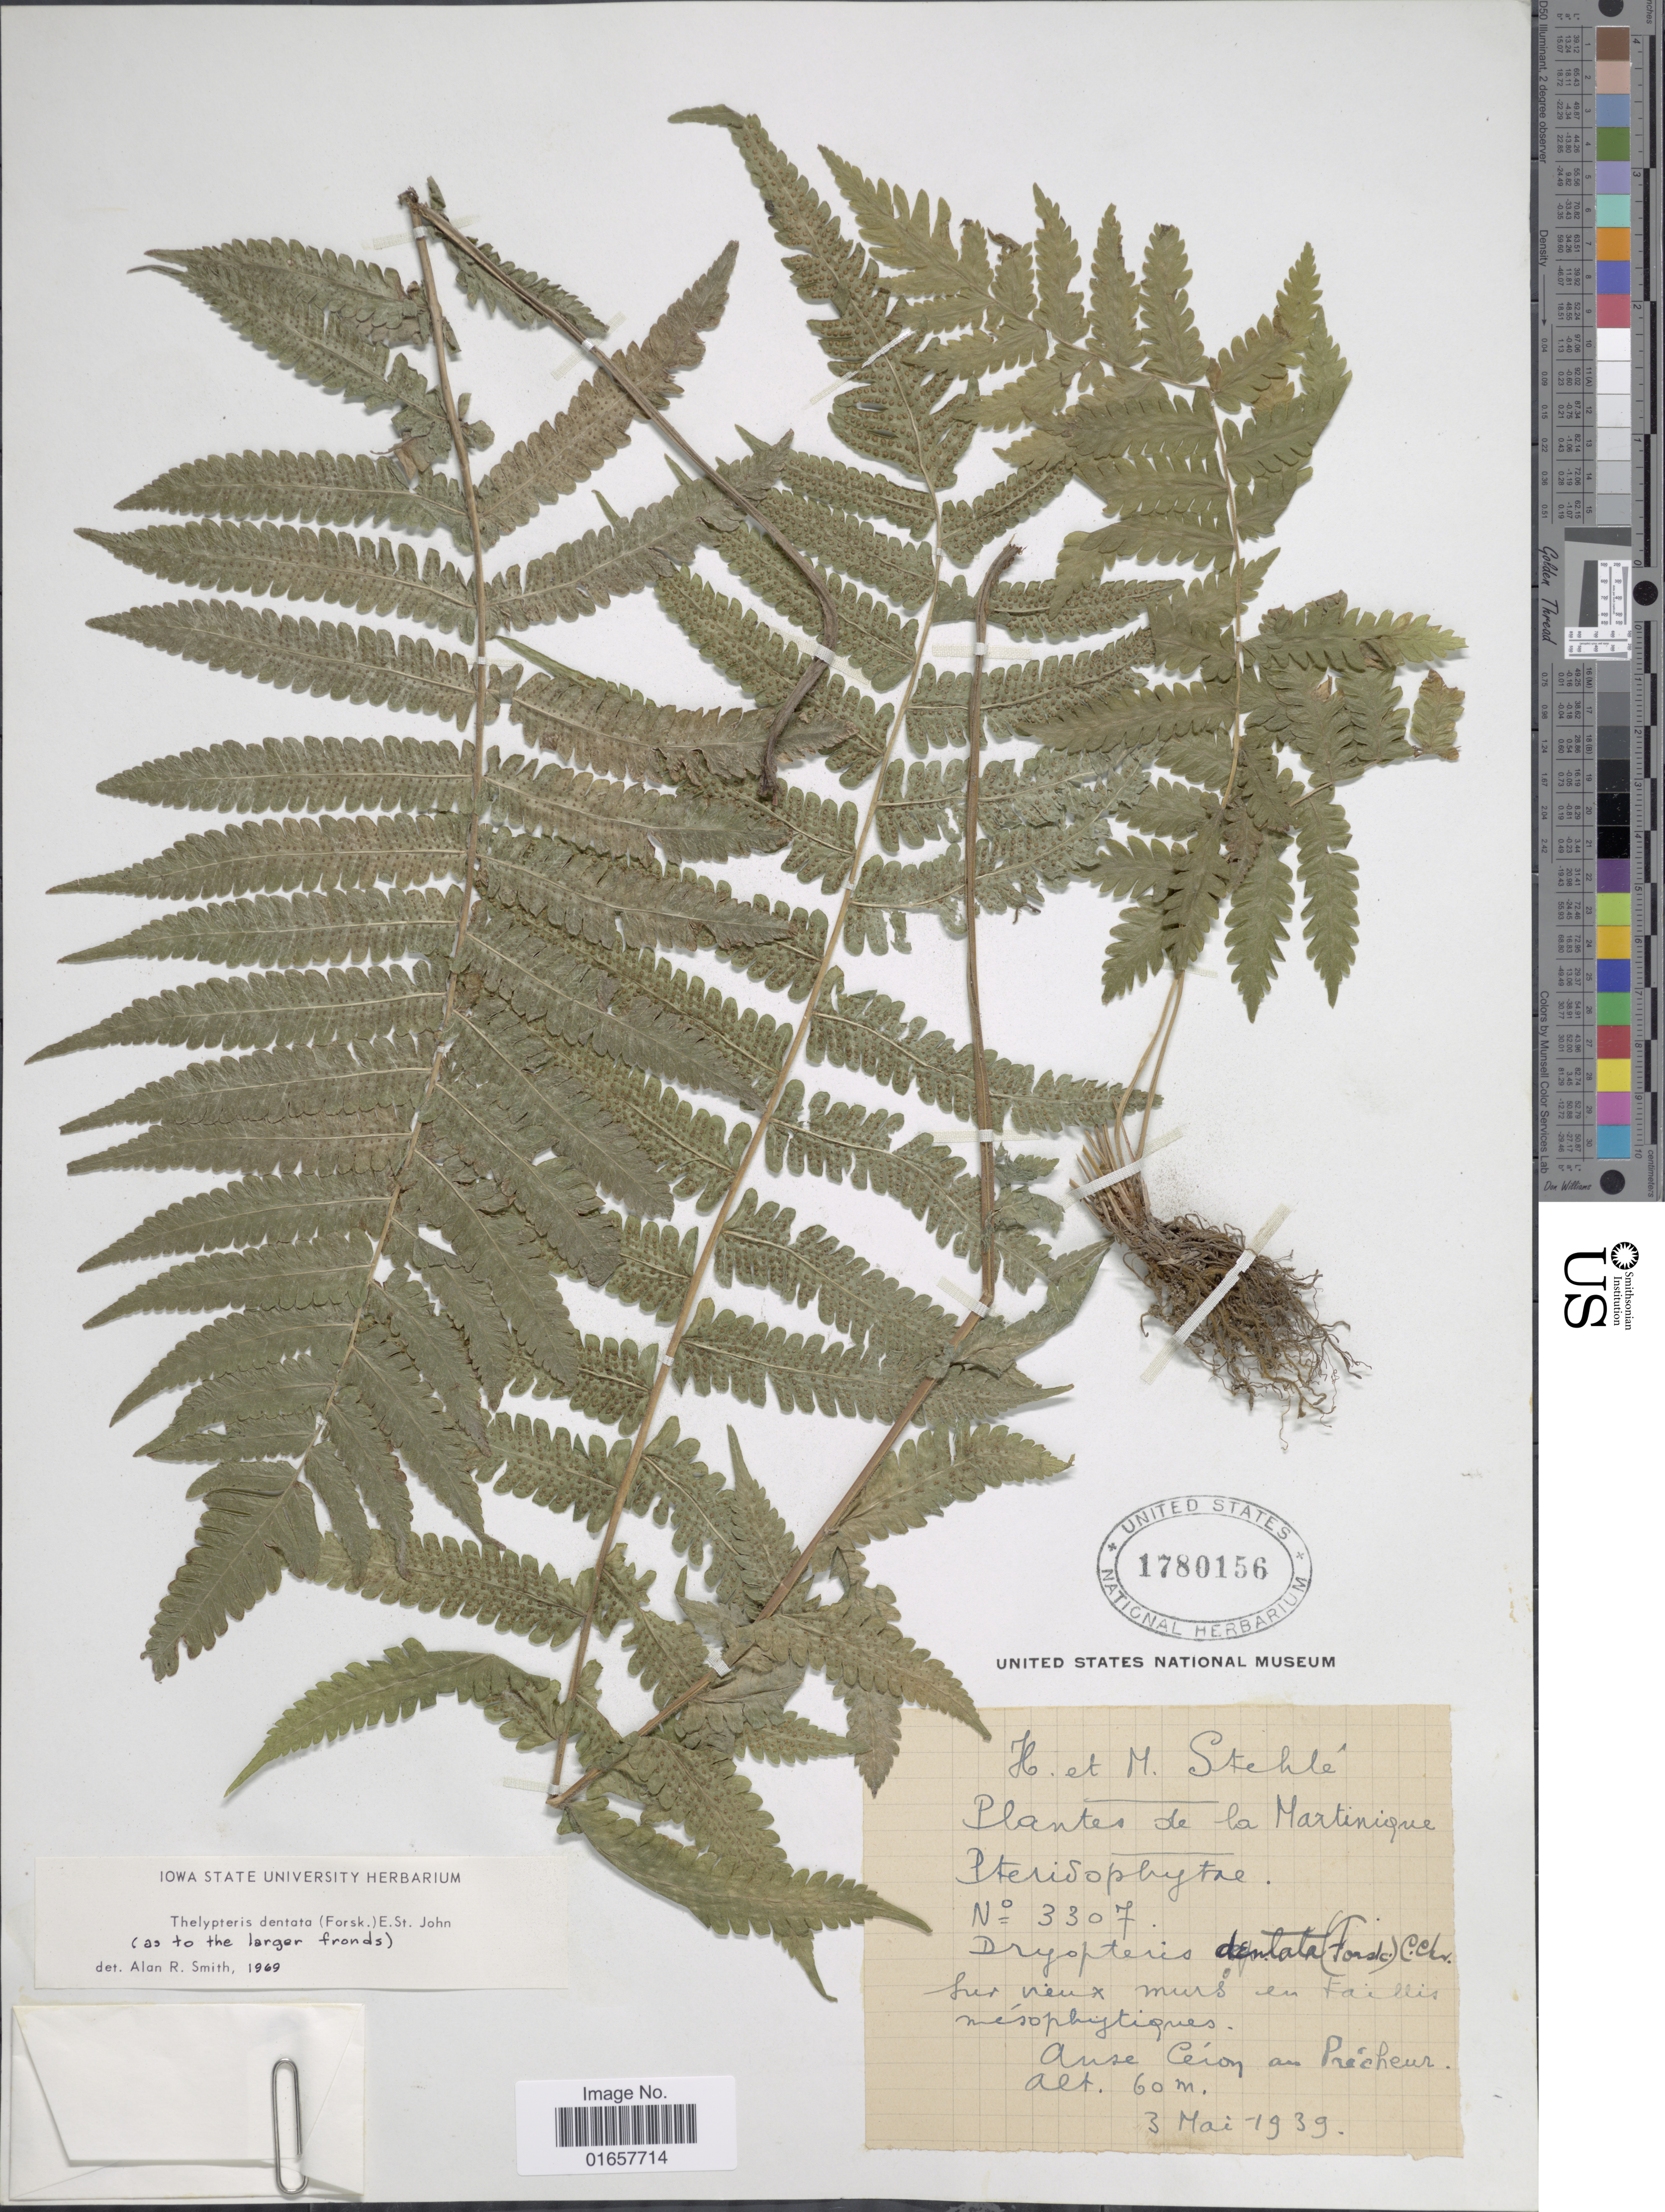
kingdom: Plantae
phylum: Tracheophyta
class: Polypodiopsida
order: Polypodiales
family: Thelypteridaceae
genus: Christella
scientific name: Christella dentata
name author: (Forssk.) Brownsey & Jermy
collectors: H. Stehlé & M. Stehlé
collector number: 3307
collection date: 1939-05-03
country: Martinique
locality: Anse Céron, Precheur.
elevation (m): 60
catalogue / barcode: US 1780156